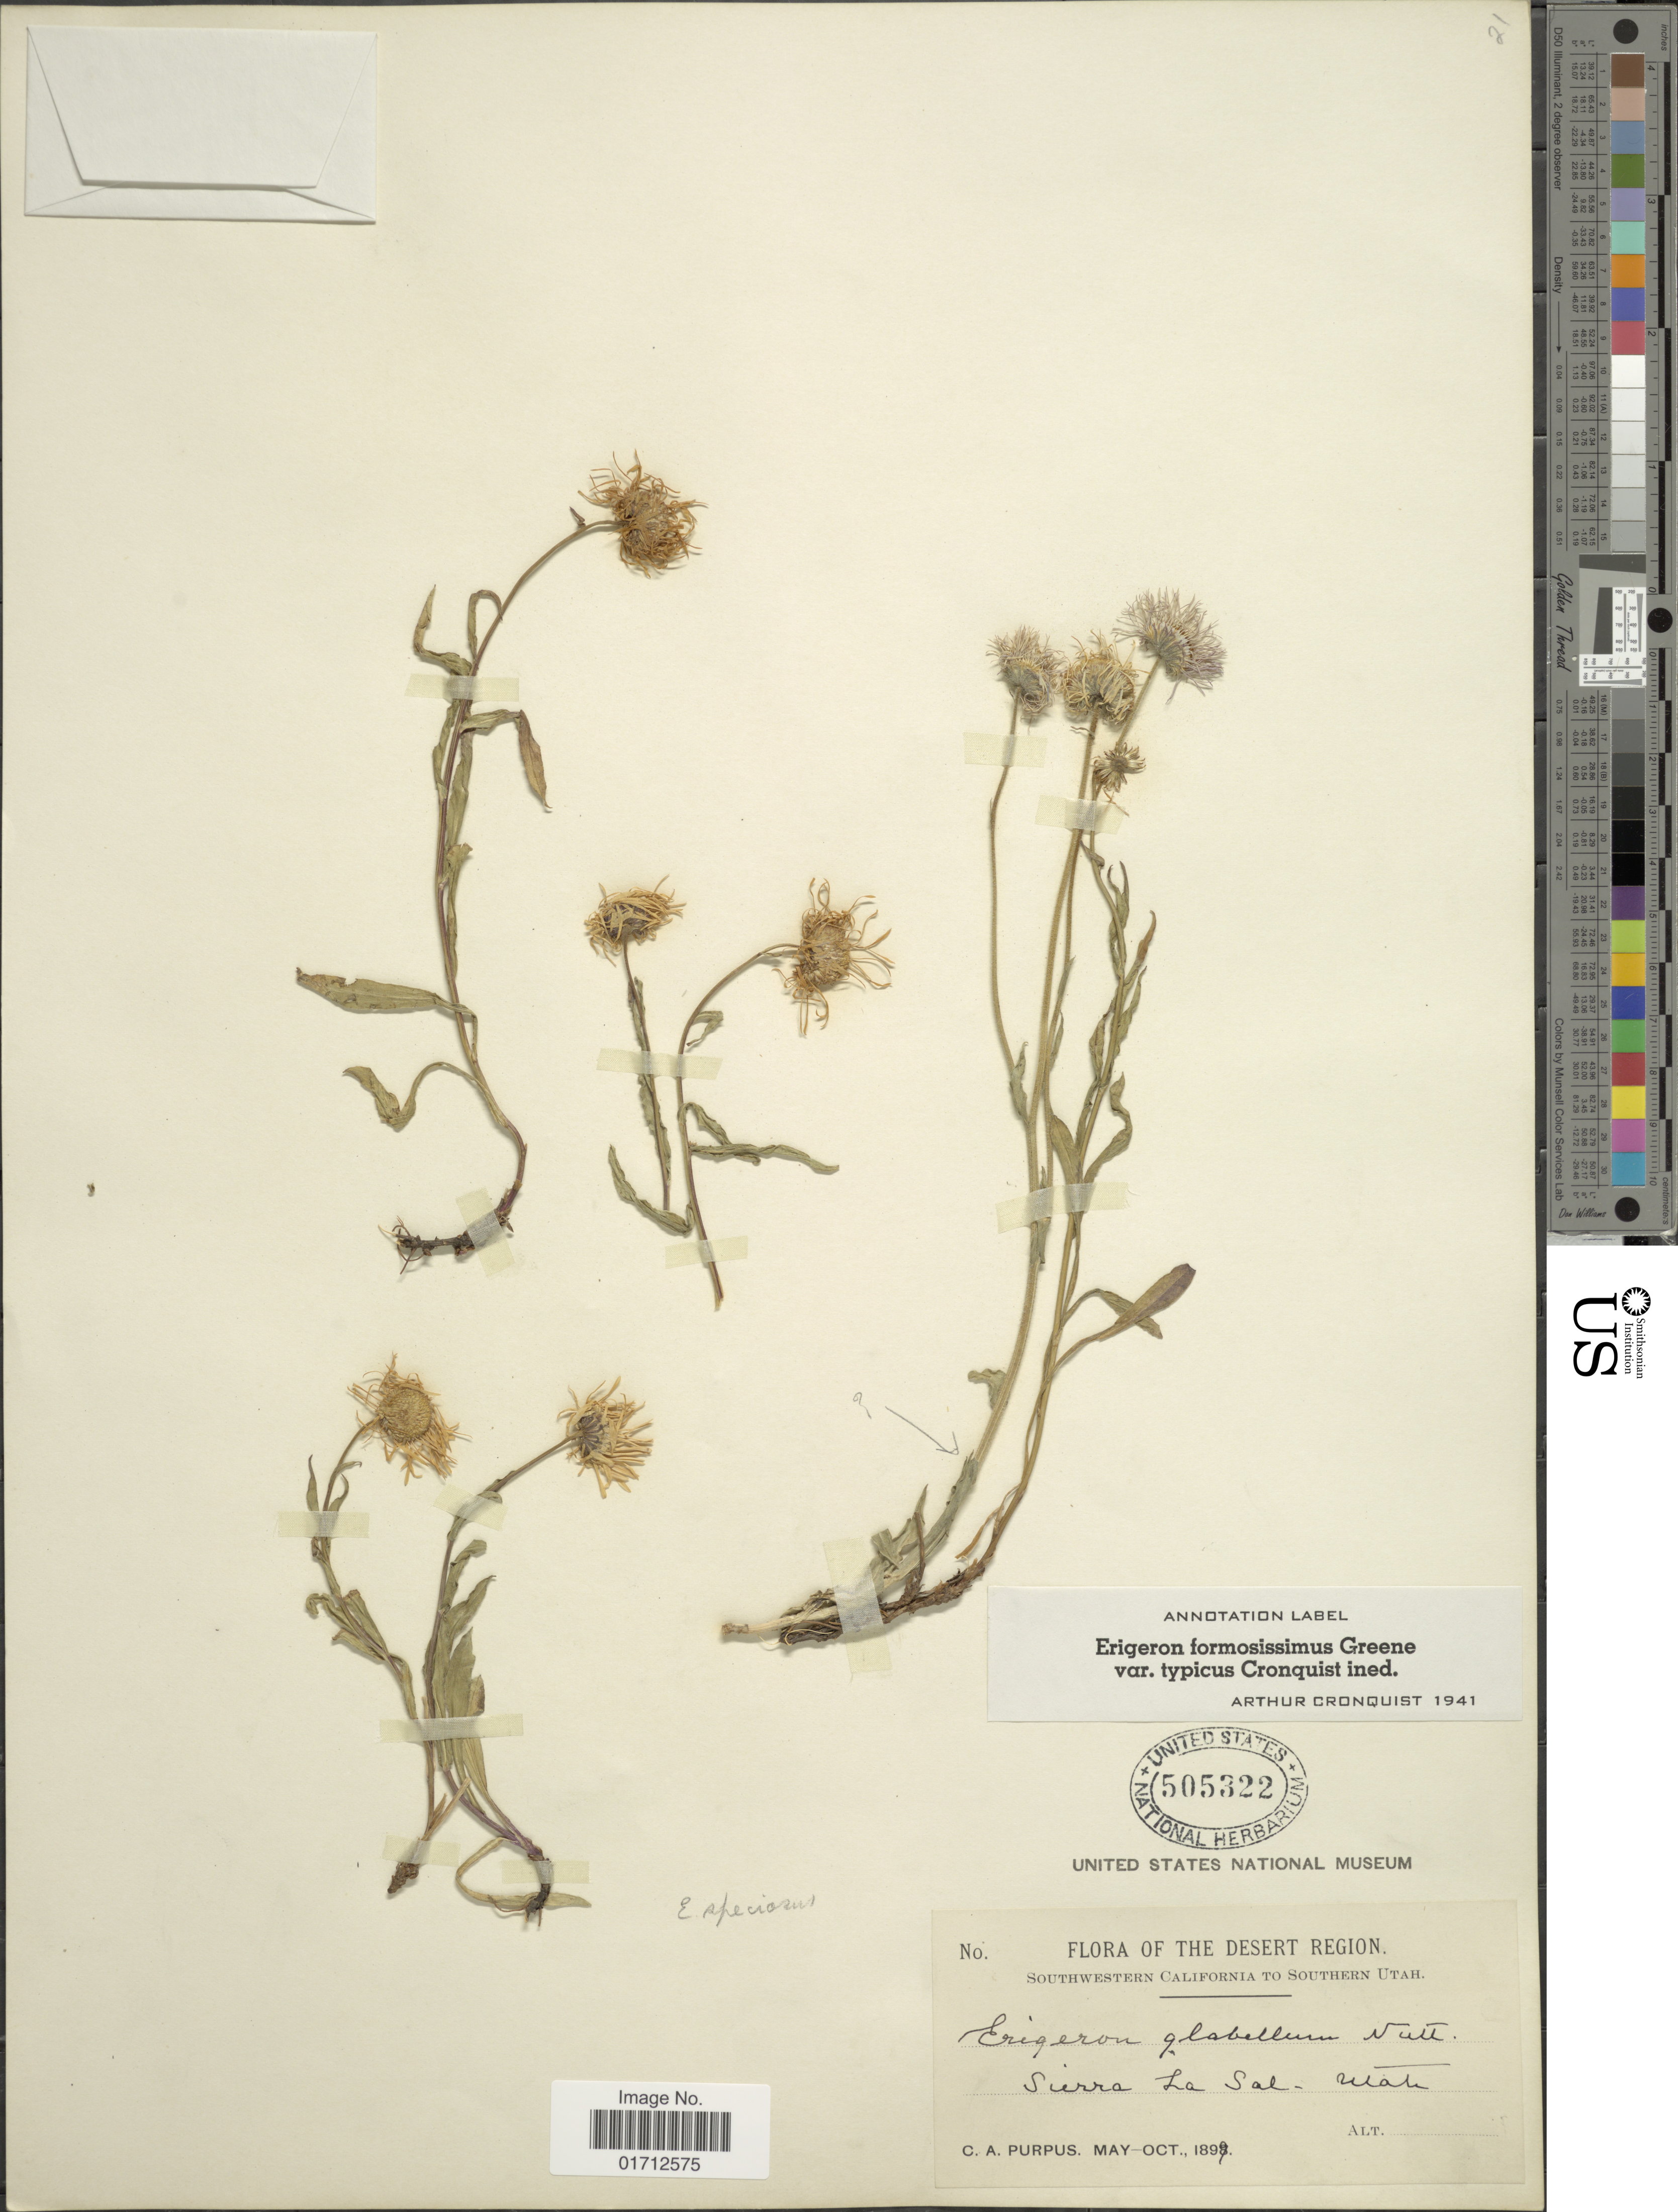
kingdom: Plantae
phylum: Tracheophyta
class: Magnoliopsida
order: Asterales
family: Asteraceae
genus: Erigeron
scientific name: Erigeron formosissimus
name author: Greene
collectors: C. A. Purpus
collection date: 1899-05/1899-10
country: United States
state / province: Utah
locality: The Desert Region, Sierra La Sal.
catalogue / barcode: US 505322